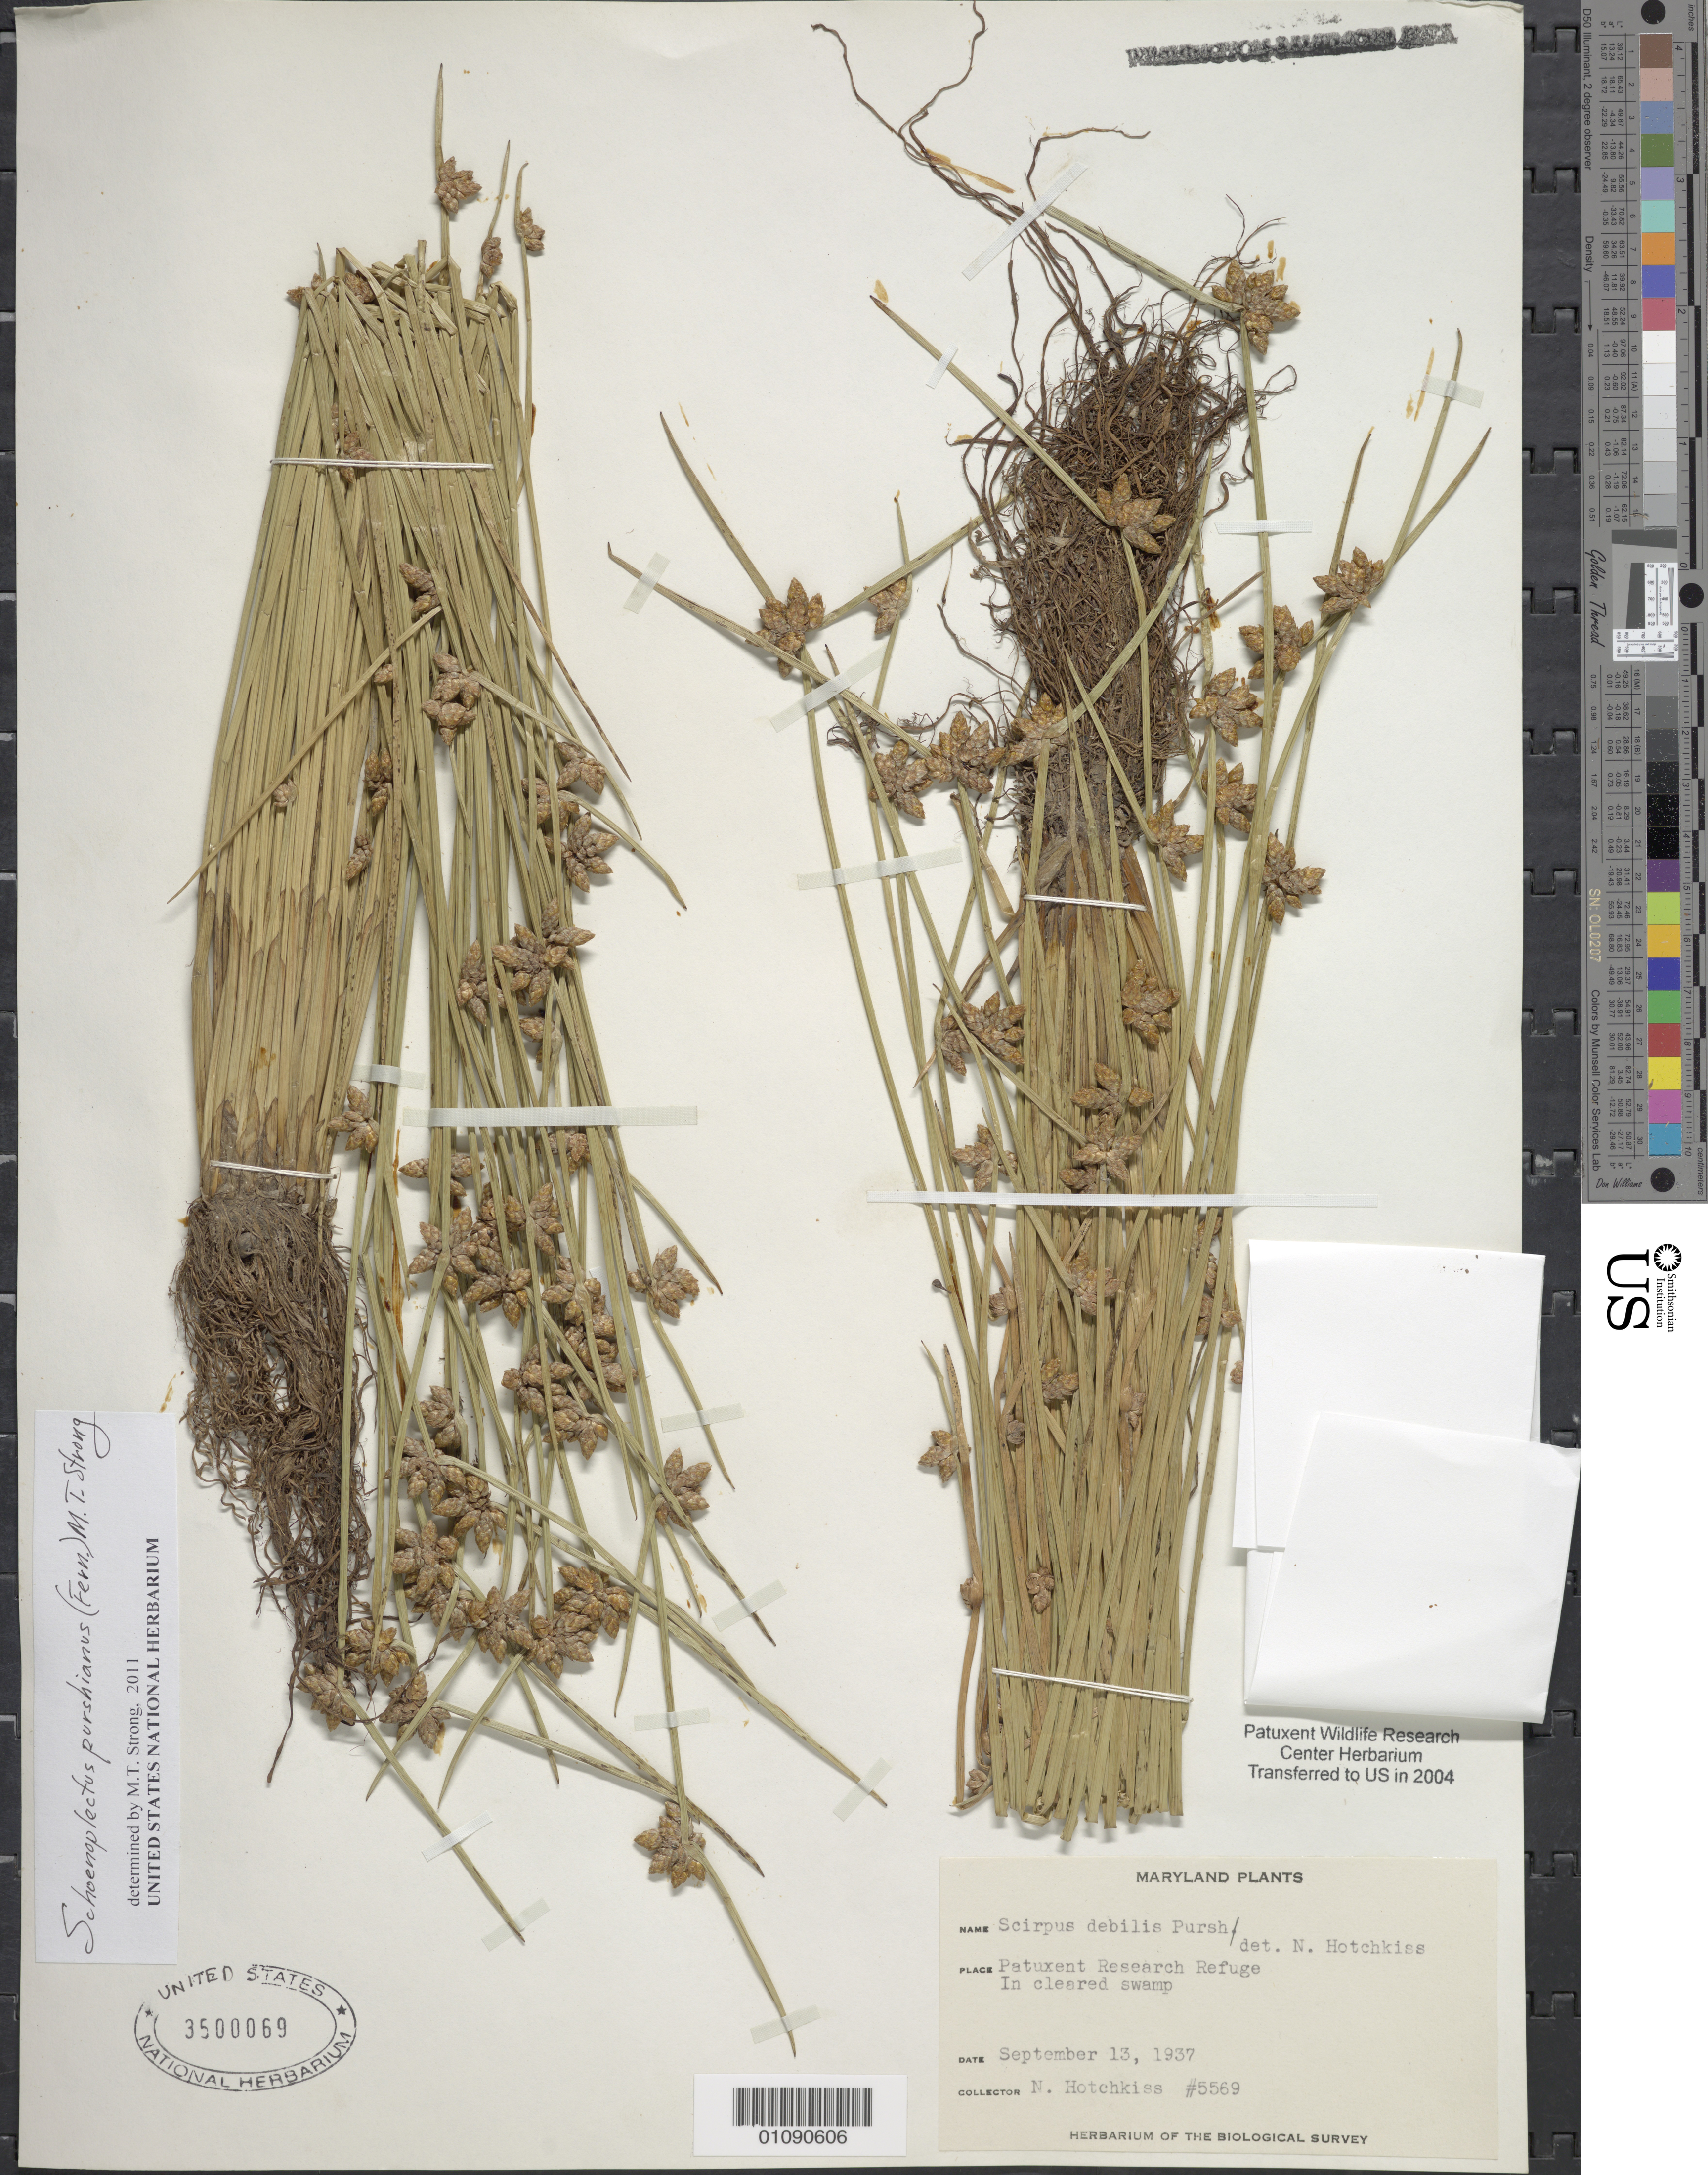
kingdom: Plantae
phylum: Tracheophyta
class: Liliopsida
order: Poales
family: Cyperaceae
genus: Schoenoplectus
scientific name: Schoenoplectus purshianus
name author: (Fernald) M.T. Strong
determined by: Strong, M. T., (US), Smithsonian Institution - National Museum of Natural History (UNITED STATES)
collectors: N. Hotchkiss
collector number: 5569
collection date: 1937-09-13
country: United States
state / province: Maryland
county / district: Prince George's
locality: Patuxent Wildlife Refuge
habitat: In cleared swamp.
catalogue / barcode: US 3500069